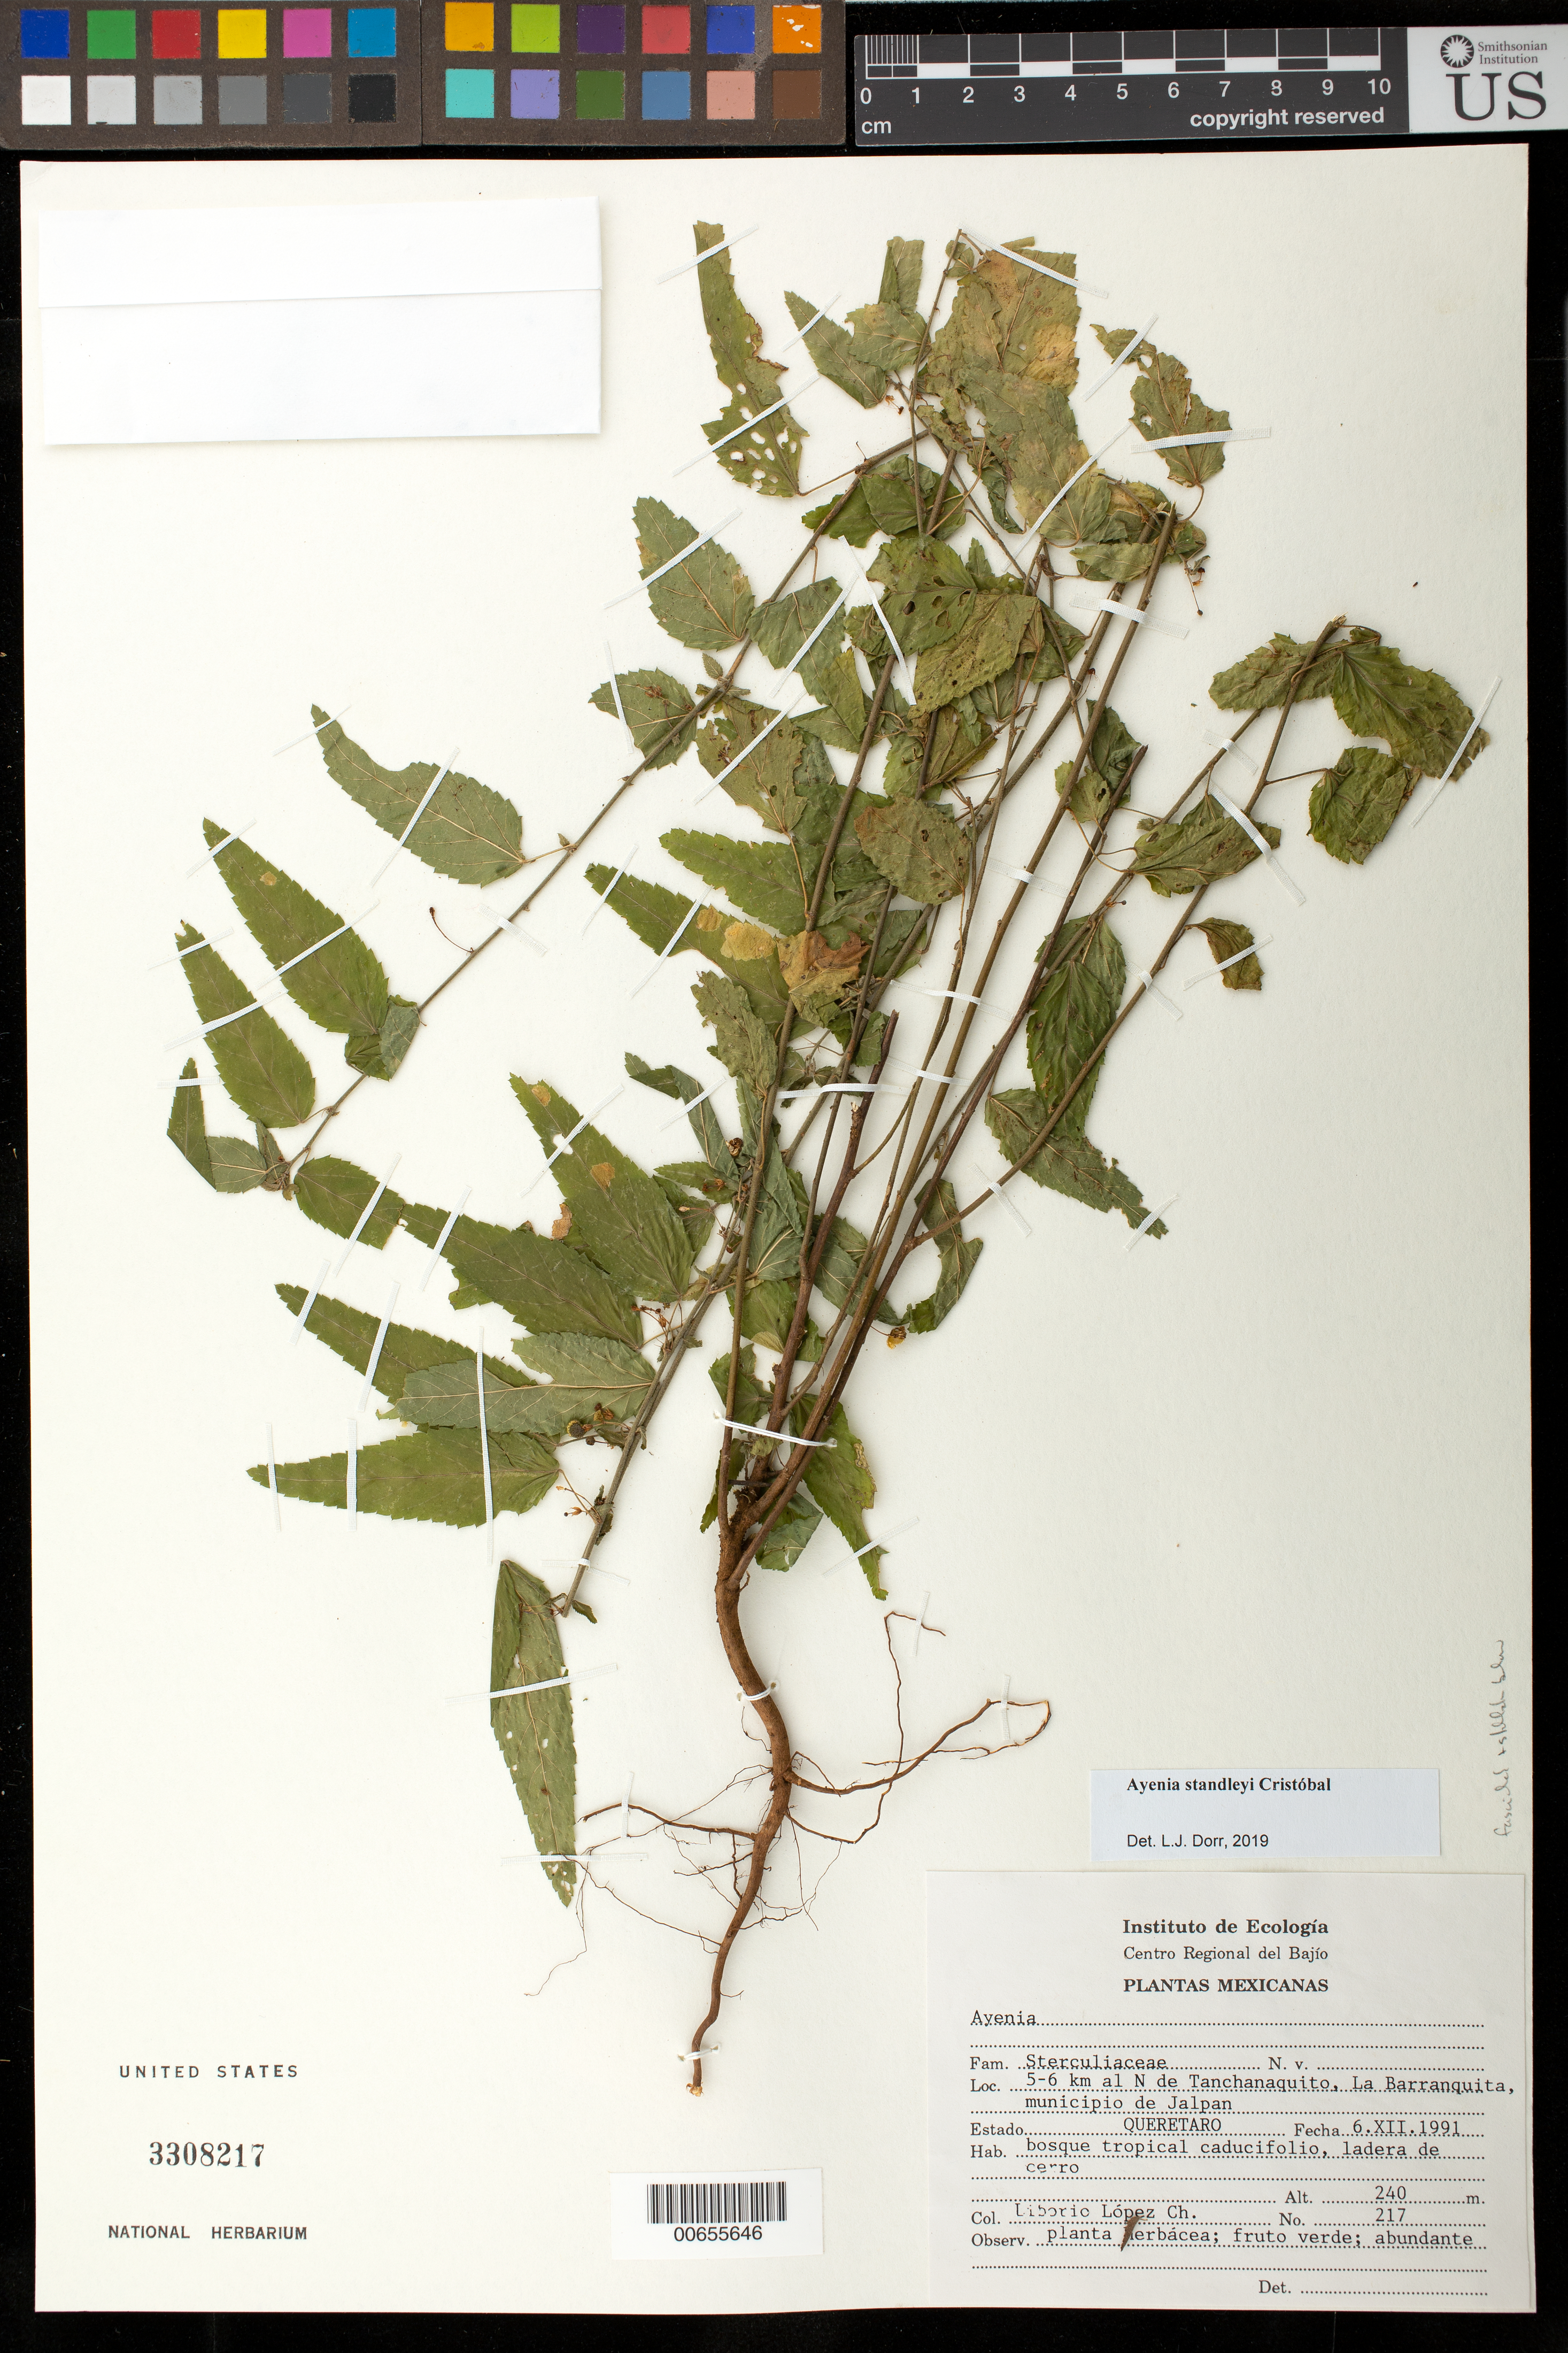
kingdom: Plantae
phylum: Tracheophyta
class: Magnoliopsida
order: Malvales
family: Malvaceae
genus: Ayenia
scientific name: Ayenia standleyi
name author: Cristóbal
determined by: Dorr, L. J., (BOT), Smithsonian Institution - National Museum of Natural History (UNITED STATES)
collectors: L. G. López C.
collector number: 217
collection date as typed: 06 Dec 1991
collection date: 1991-12-06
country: Mexico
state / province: Querétaro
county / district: Jalpan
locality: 5-6 km al N de Tanchanaquito, La Barranquita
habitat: Bosque tropical caducifolio, ladera de cerro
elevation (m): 240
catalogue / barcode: US 3308217